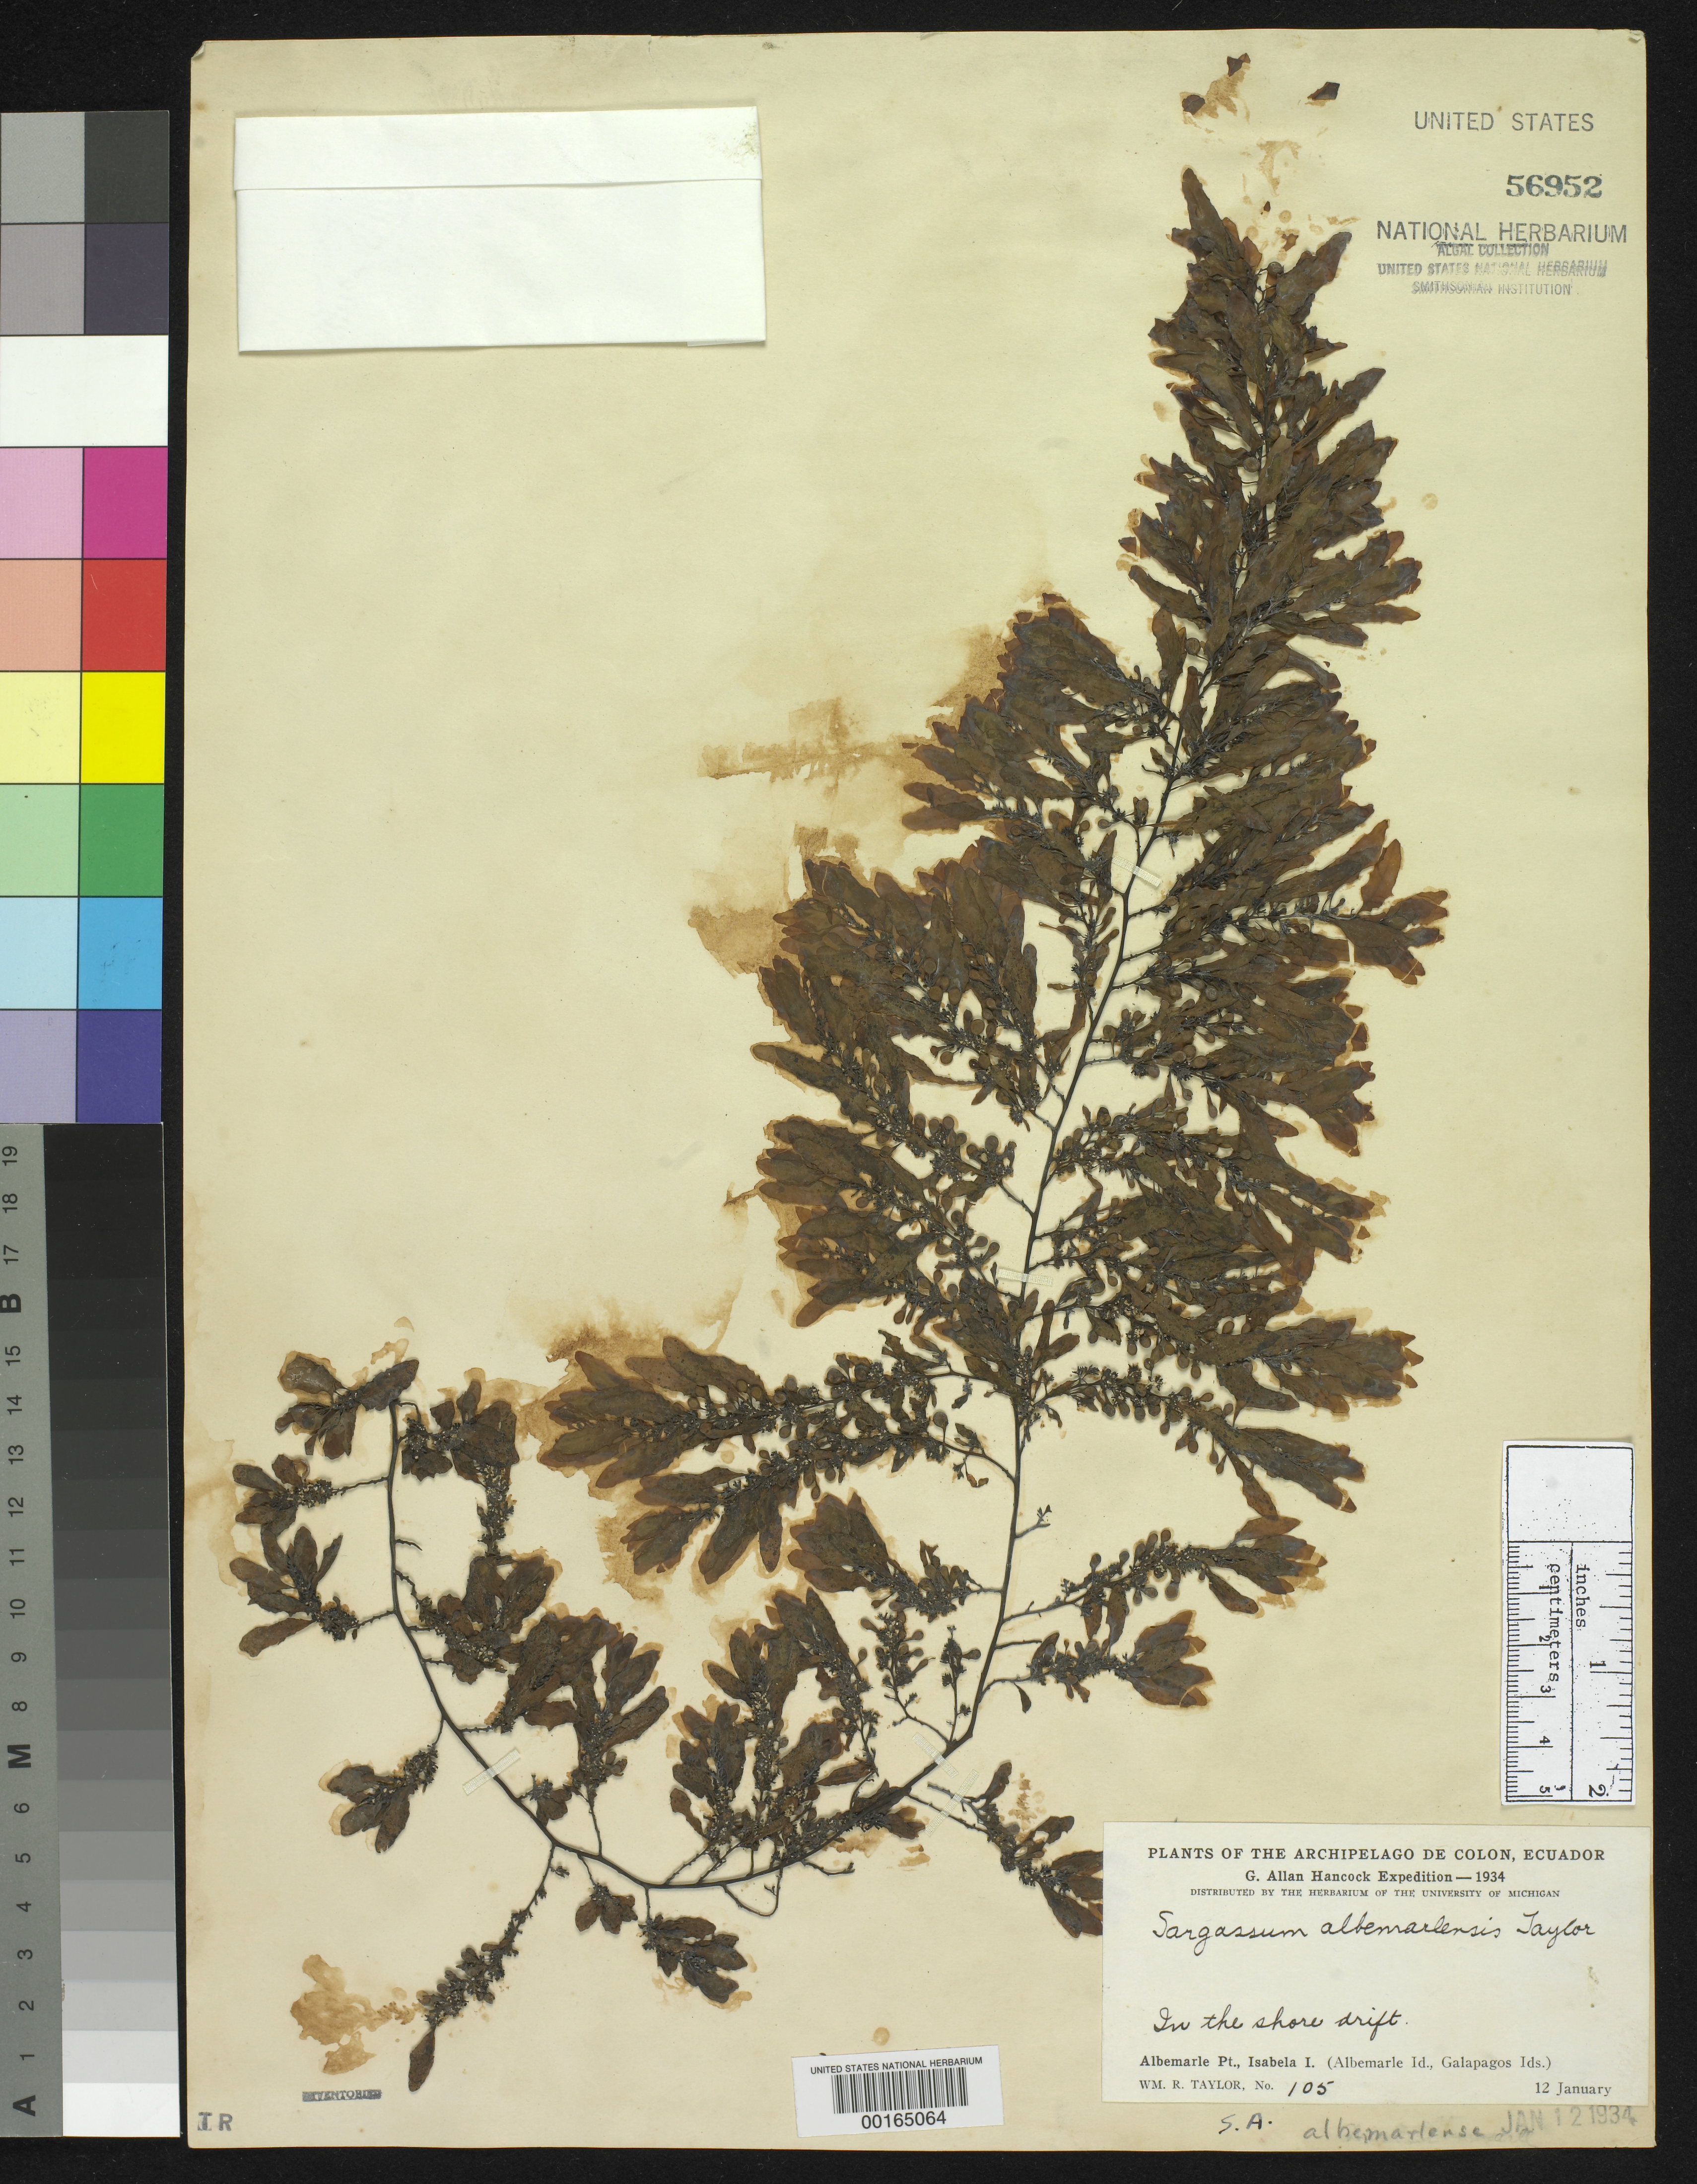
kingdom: Chromista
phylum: Ochrophyta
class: Phaeophyceae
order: Fucales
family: Sargassaceae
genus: Sargassum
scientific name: Sargassum albemarlensis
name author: W.R. Taylor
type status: Isotype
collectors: W. R. Taylor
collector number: WRT 34-105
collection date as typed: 12 Jan 1934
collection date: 1934-01-12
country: Ecuador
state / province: Colón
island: Isabela [Albemarle]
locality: Albemarle Point.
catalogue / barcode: US 56952